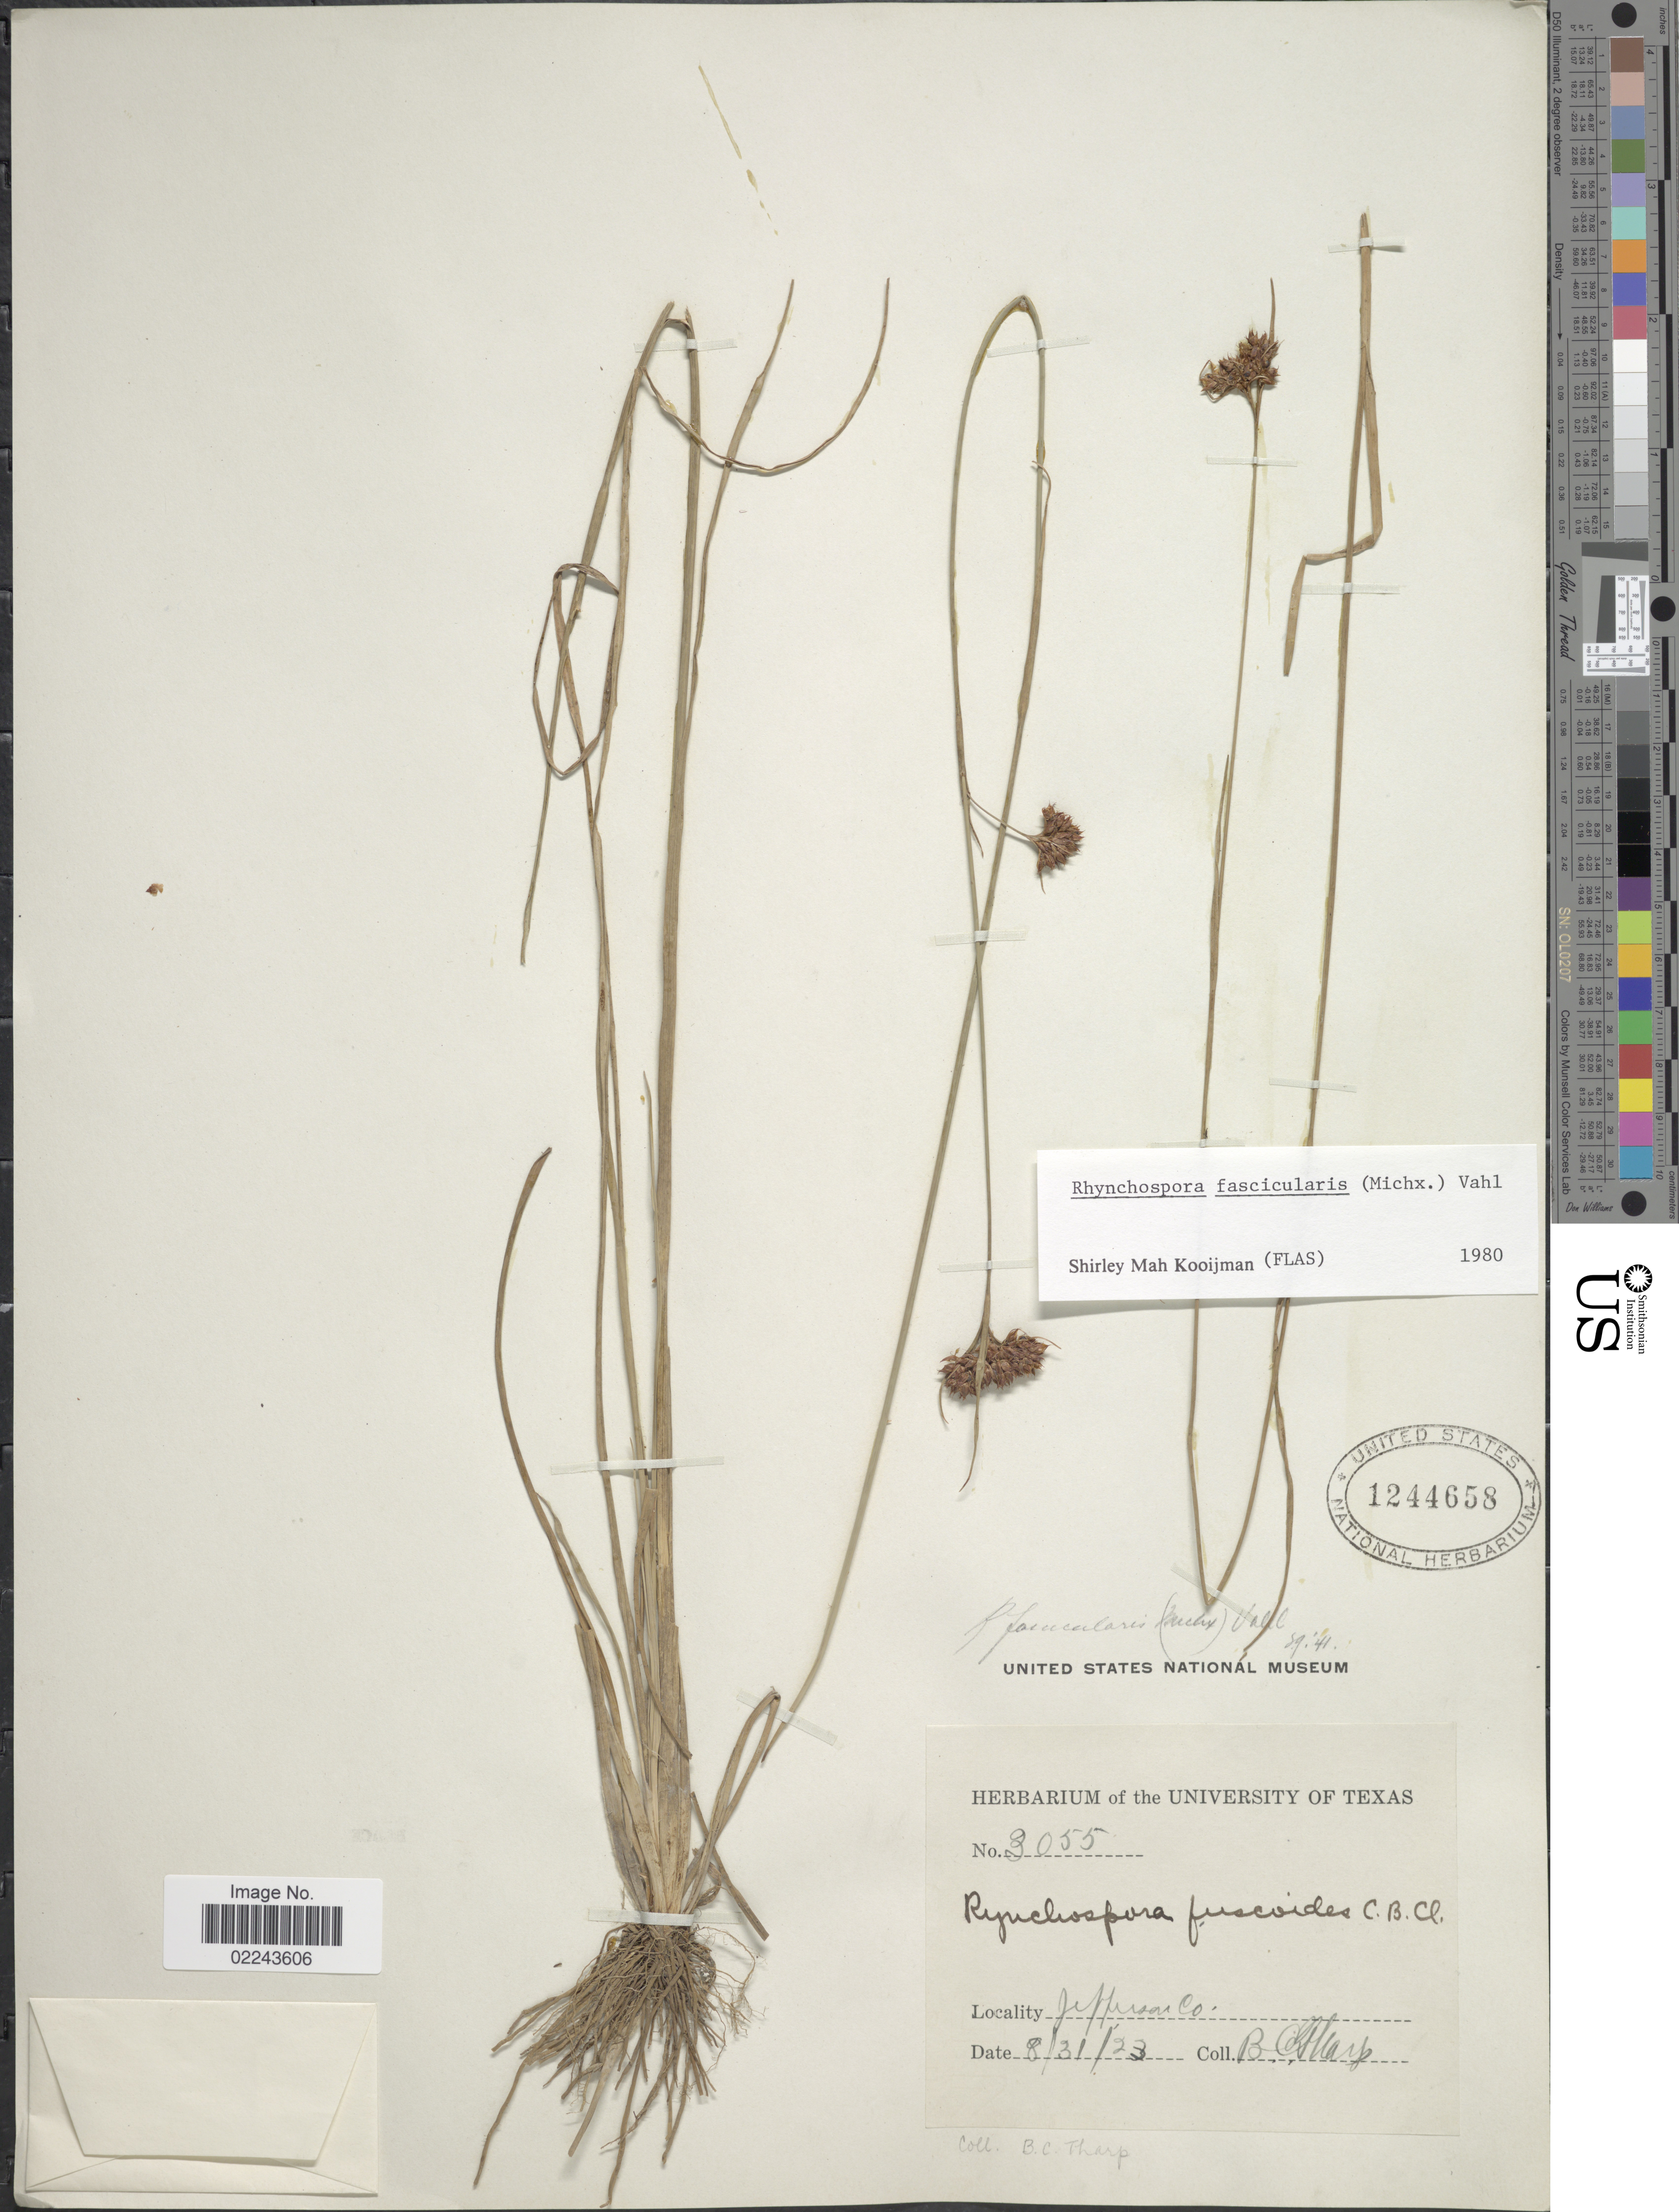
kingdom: Plantae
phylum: Tracheophyta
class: Liliopsida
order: Poales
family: Cyperaceae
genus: Rhynchospora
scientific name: Rhynchospora fascicularis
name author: (Michx.) Vahl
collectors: B. C. Tharp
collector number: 3055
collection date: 1923-08-31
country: United States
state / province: Texas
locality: Jefferson Co.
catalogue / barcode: US 1244658